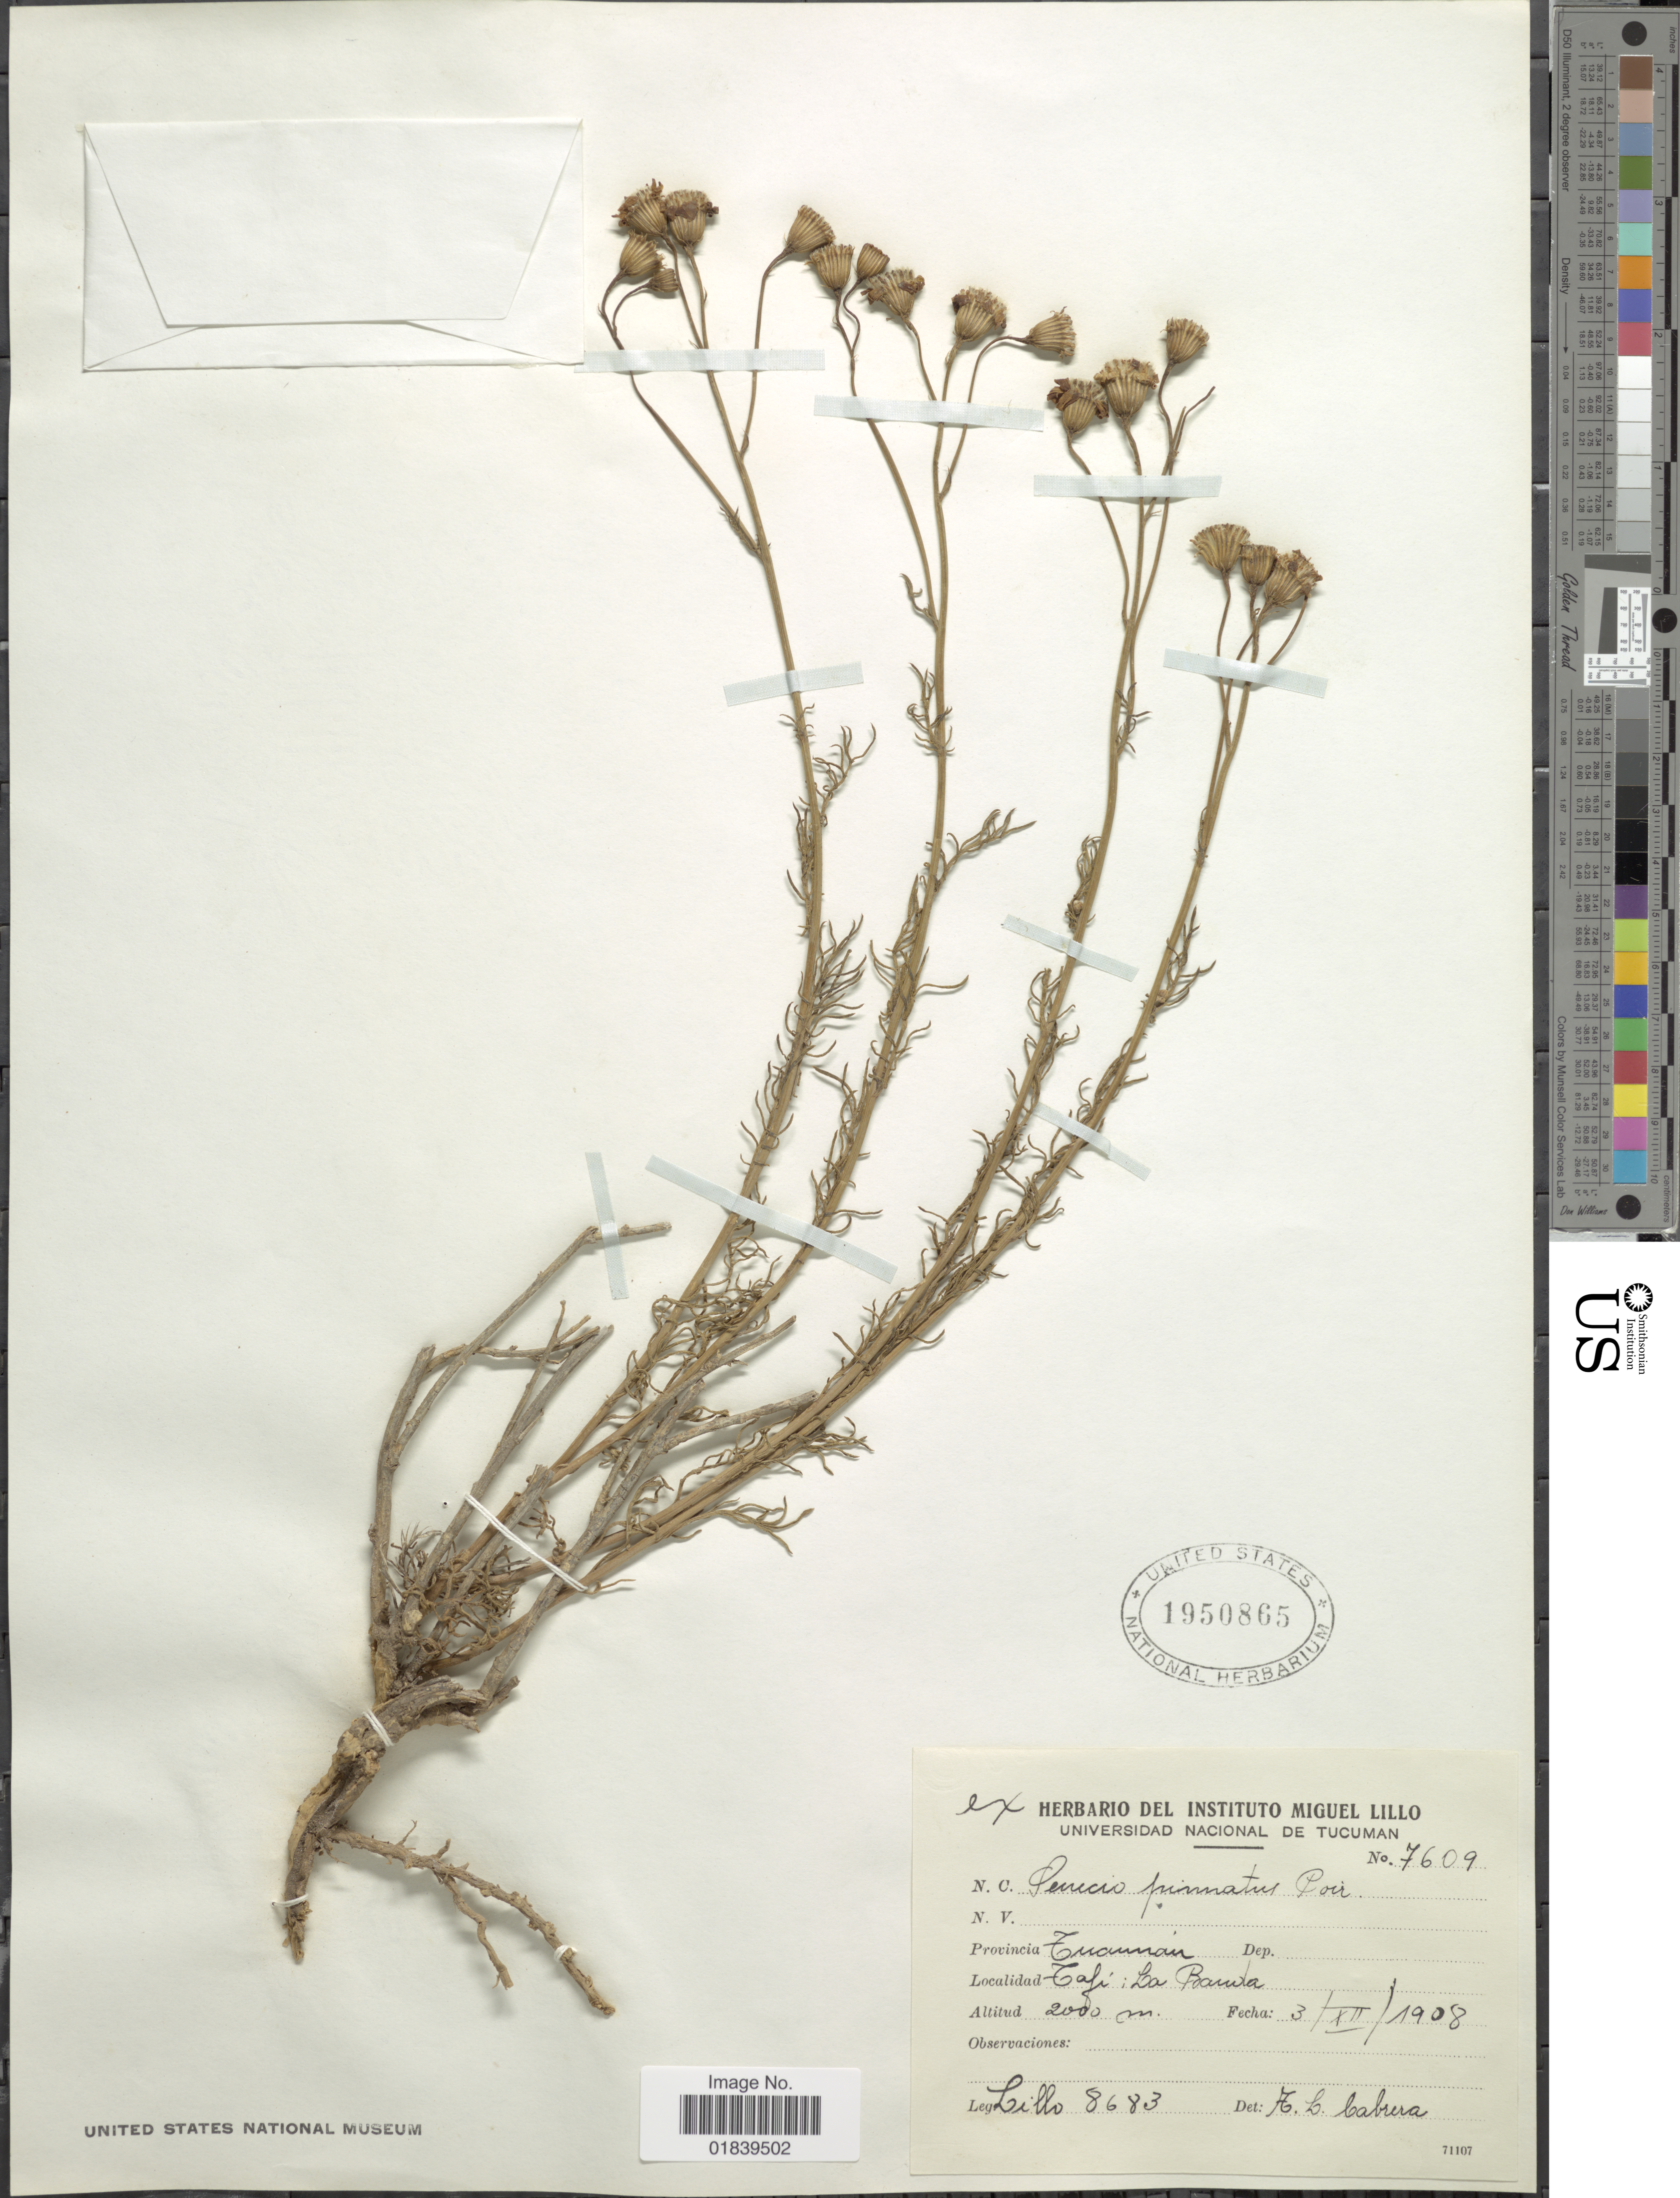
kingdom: Plantae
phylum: Tracheophyta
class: Magnoliopsida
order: Asterales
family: Asteraceae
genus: Senecio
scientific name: Senecio pinnatus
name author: Poir.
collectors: -. Lillo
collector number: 8683/7609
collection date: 1908-12-03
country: Argentina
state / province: Tucuman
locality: Provimcia Tucuman, Tafi; La Banda.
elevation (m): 2000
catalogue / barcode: US 1950865